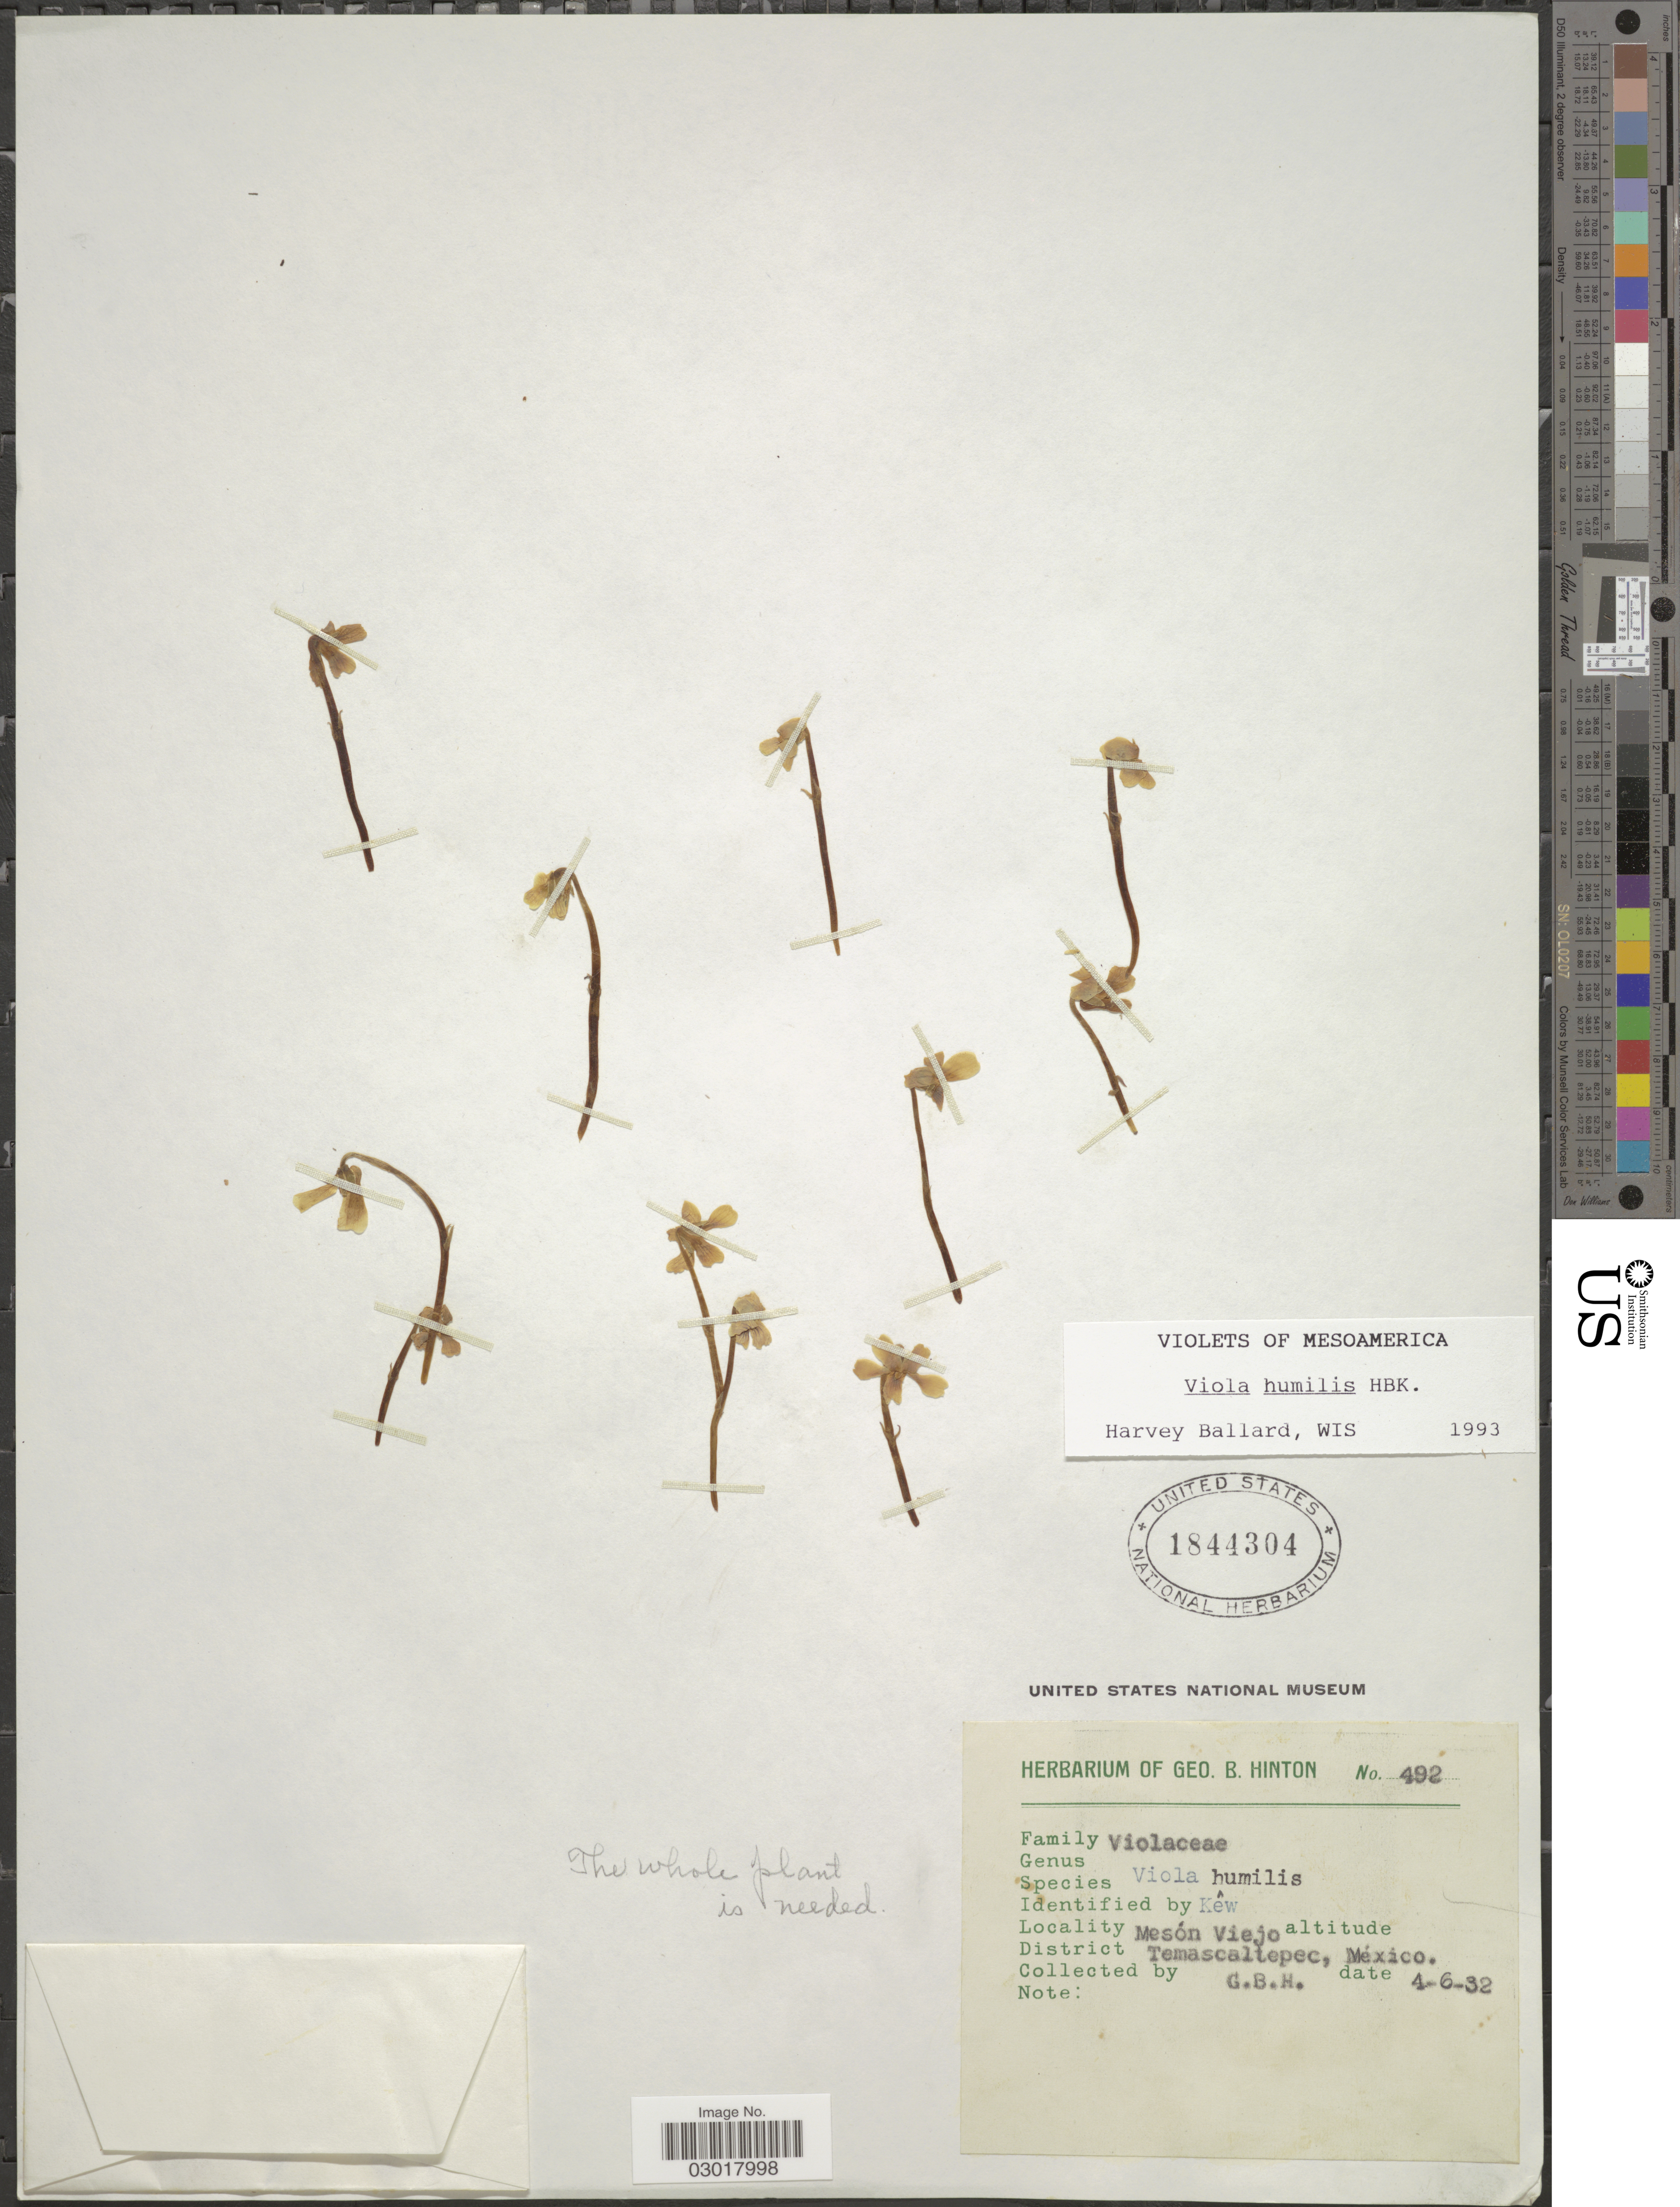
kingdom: Plantae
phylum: Tracheophyta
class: Magnoliopsida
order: Malpighiales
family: Violaceae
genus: Viola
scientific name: Viola humilis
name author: Kunth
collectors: G. B. Hinton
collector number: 492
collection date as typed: Transcribed d/m/y: 4/6/32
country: Mexico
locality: Mesón Viejo. District Temascaltepec.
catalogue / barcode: US 1844304